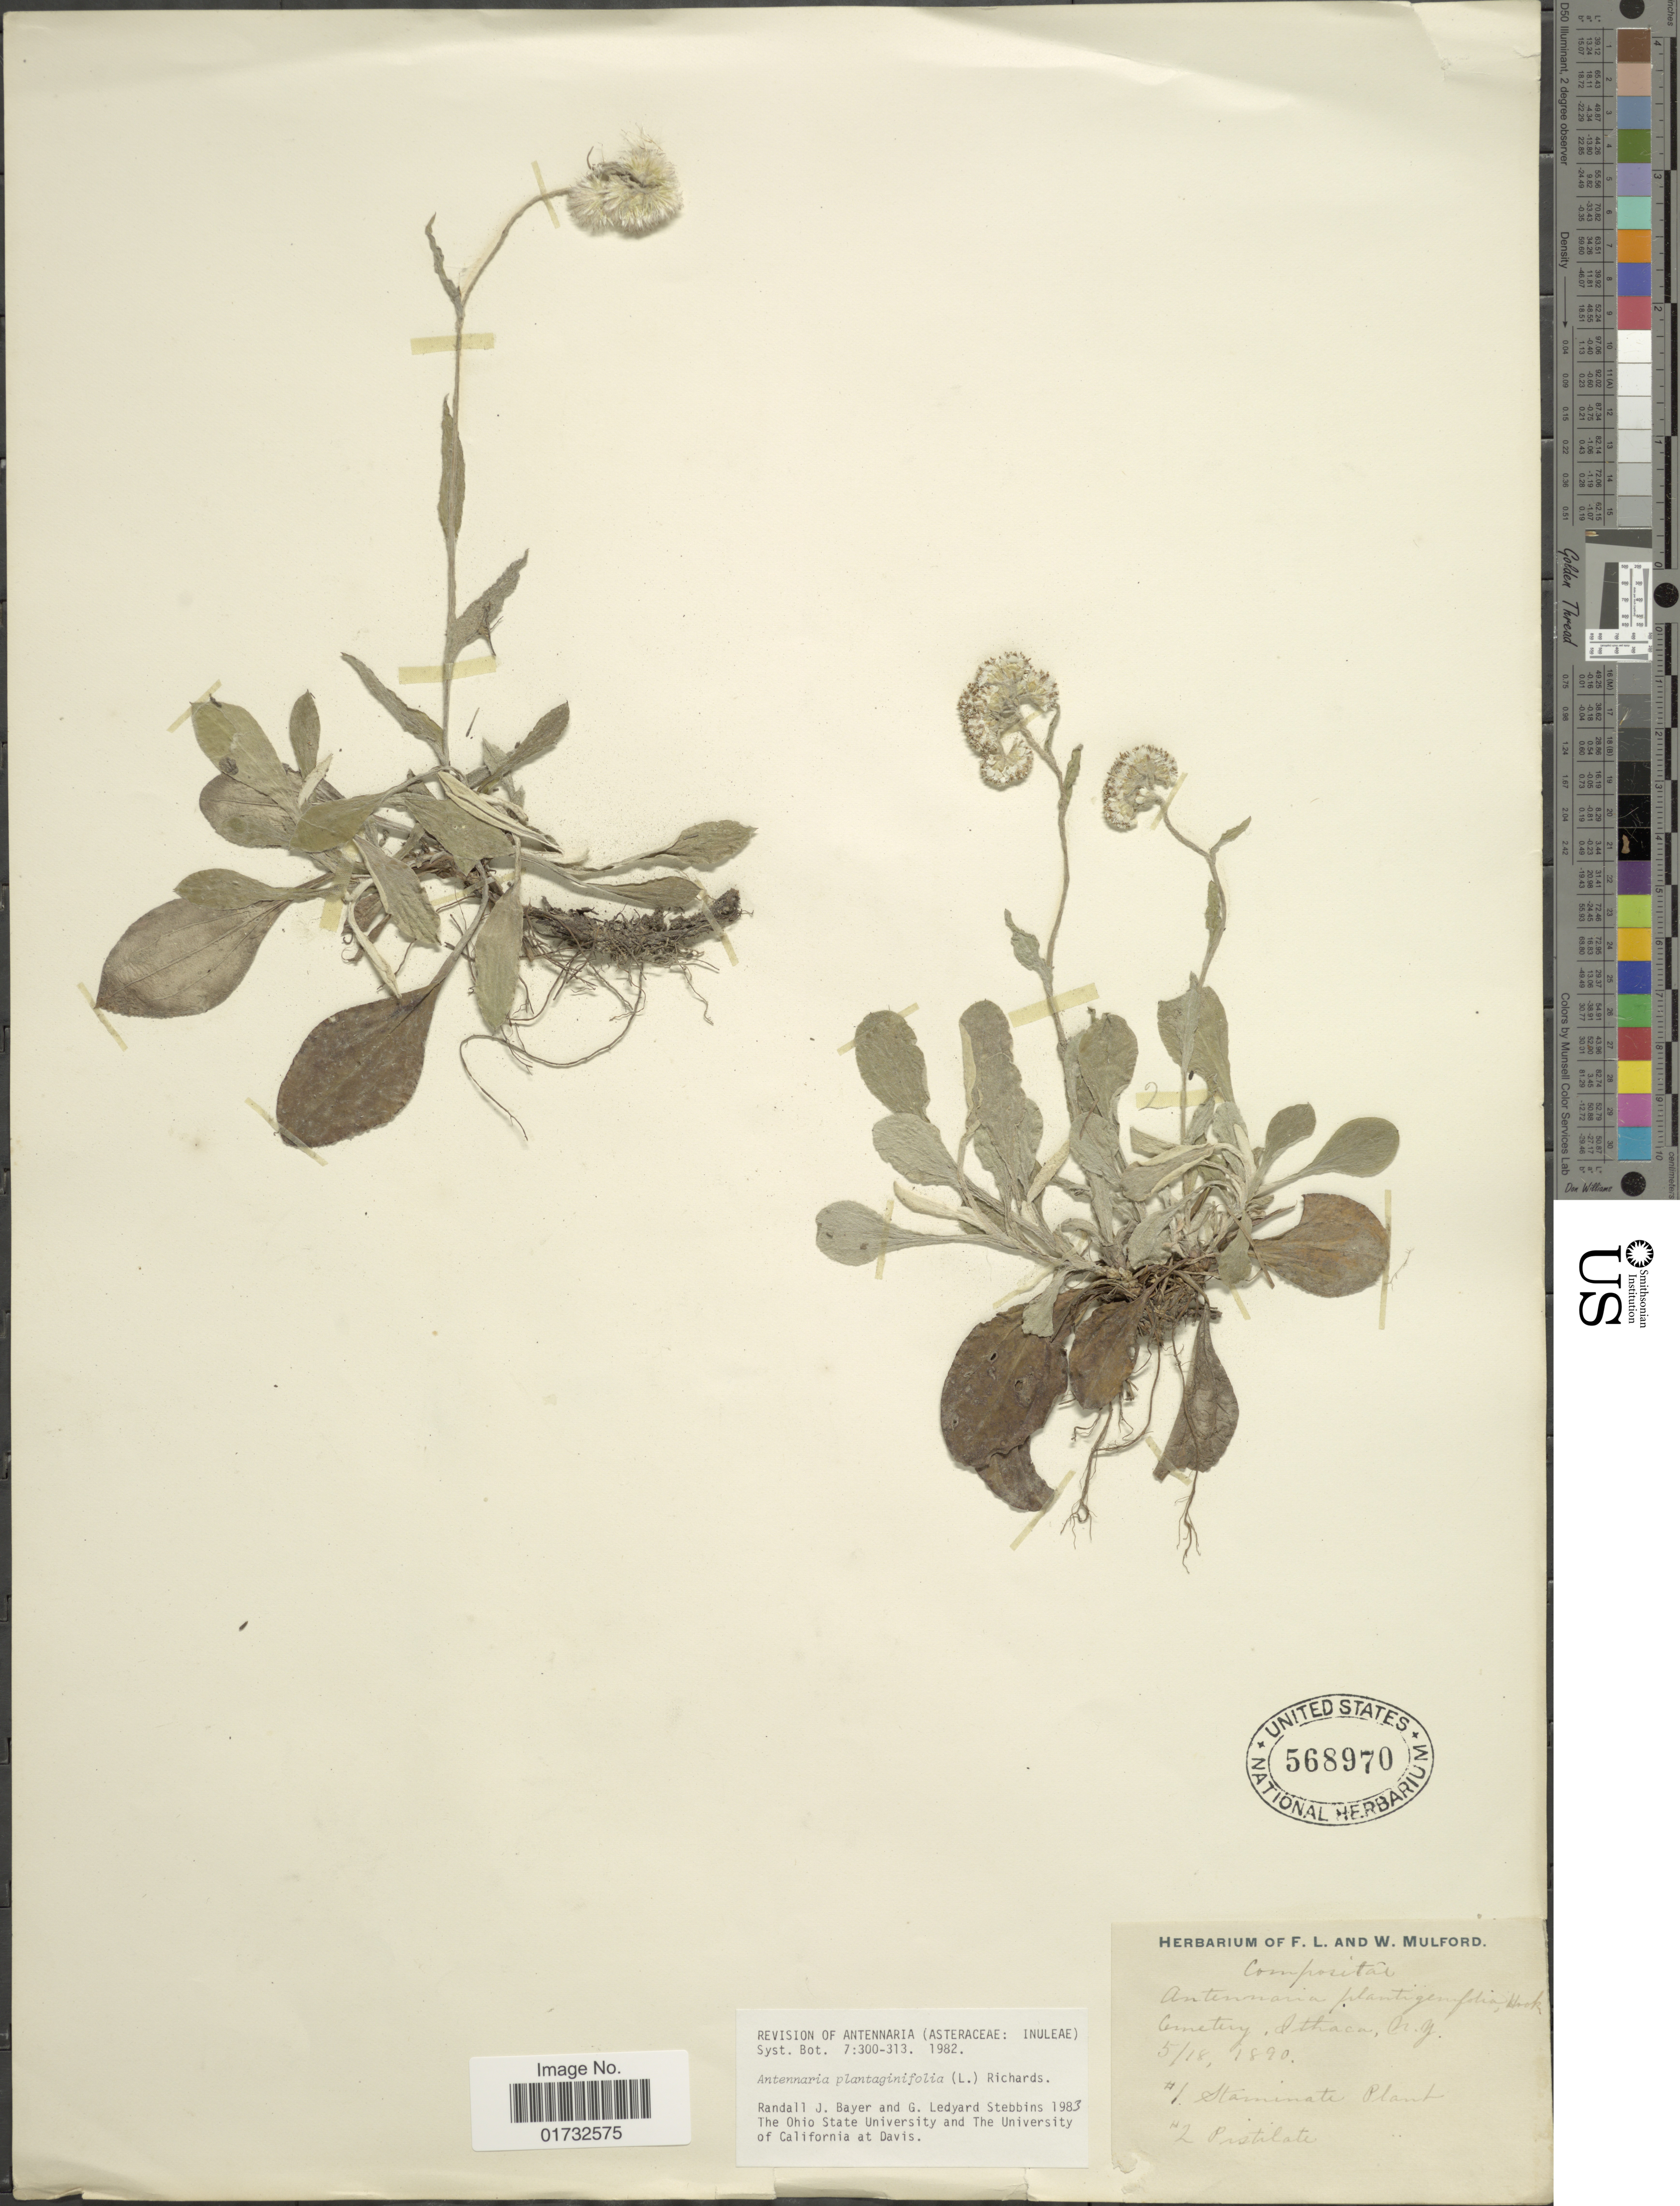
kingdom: Plantae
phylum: Tracheophyta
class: Magnoliopsida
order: Asterales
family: Asteraceae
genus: Antennaria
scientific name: Antennaria plantaginifolia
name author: (L.) Richardson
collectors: ex herb. F. L. and W. Mulford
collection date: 1890-05-18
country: United States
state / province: New York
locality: Cemetery, Ithaca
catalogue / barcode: US 568970